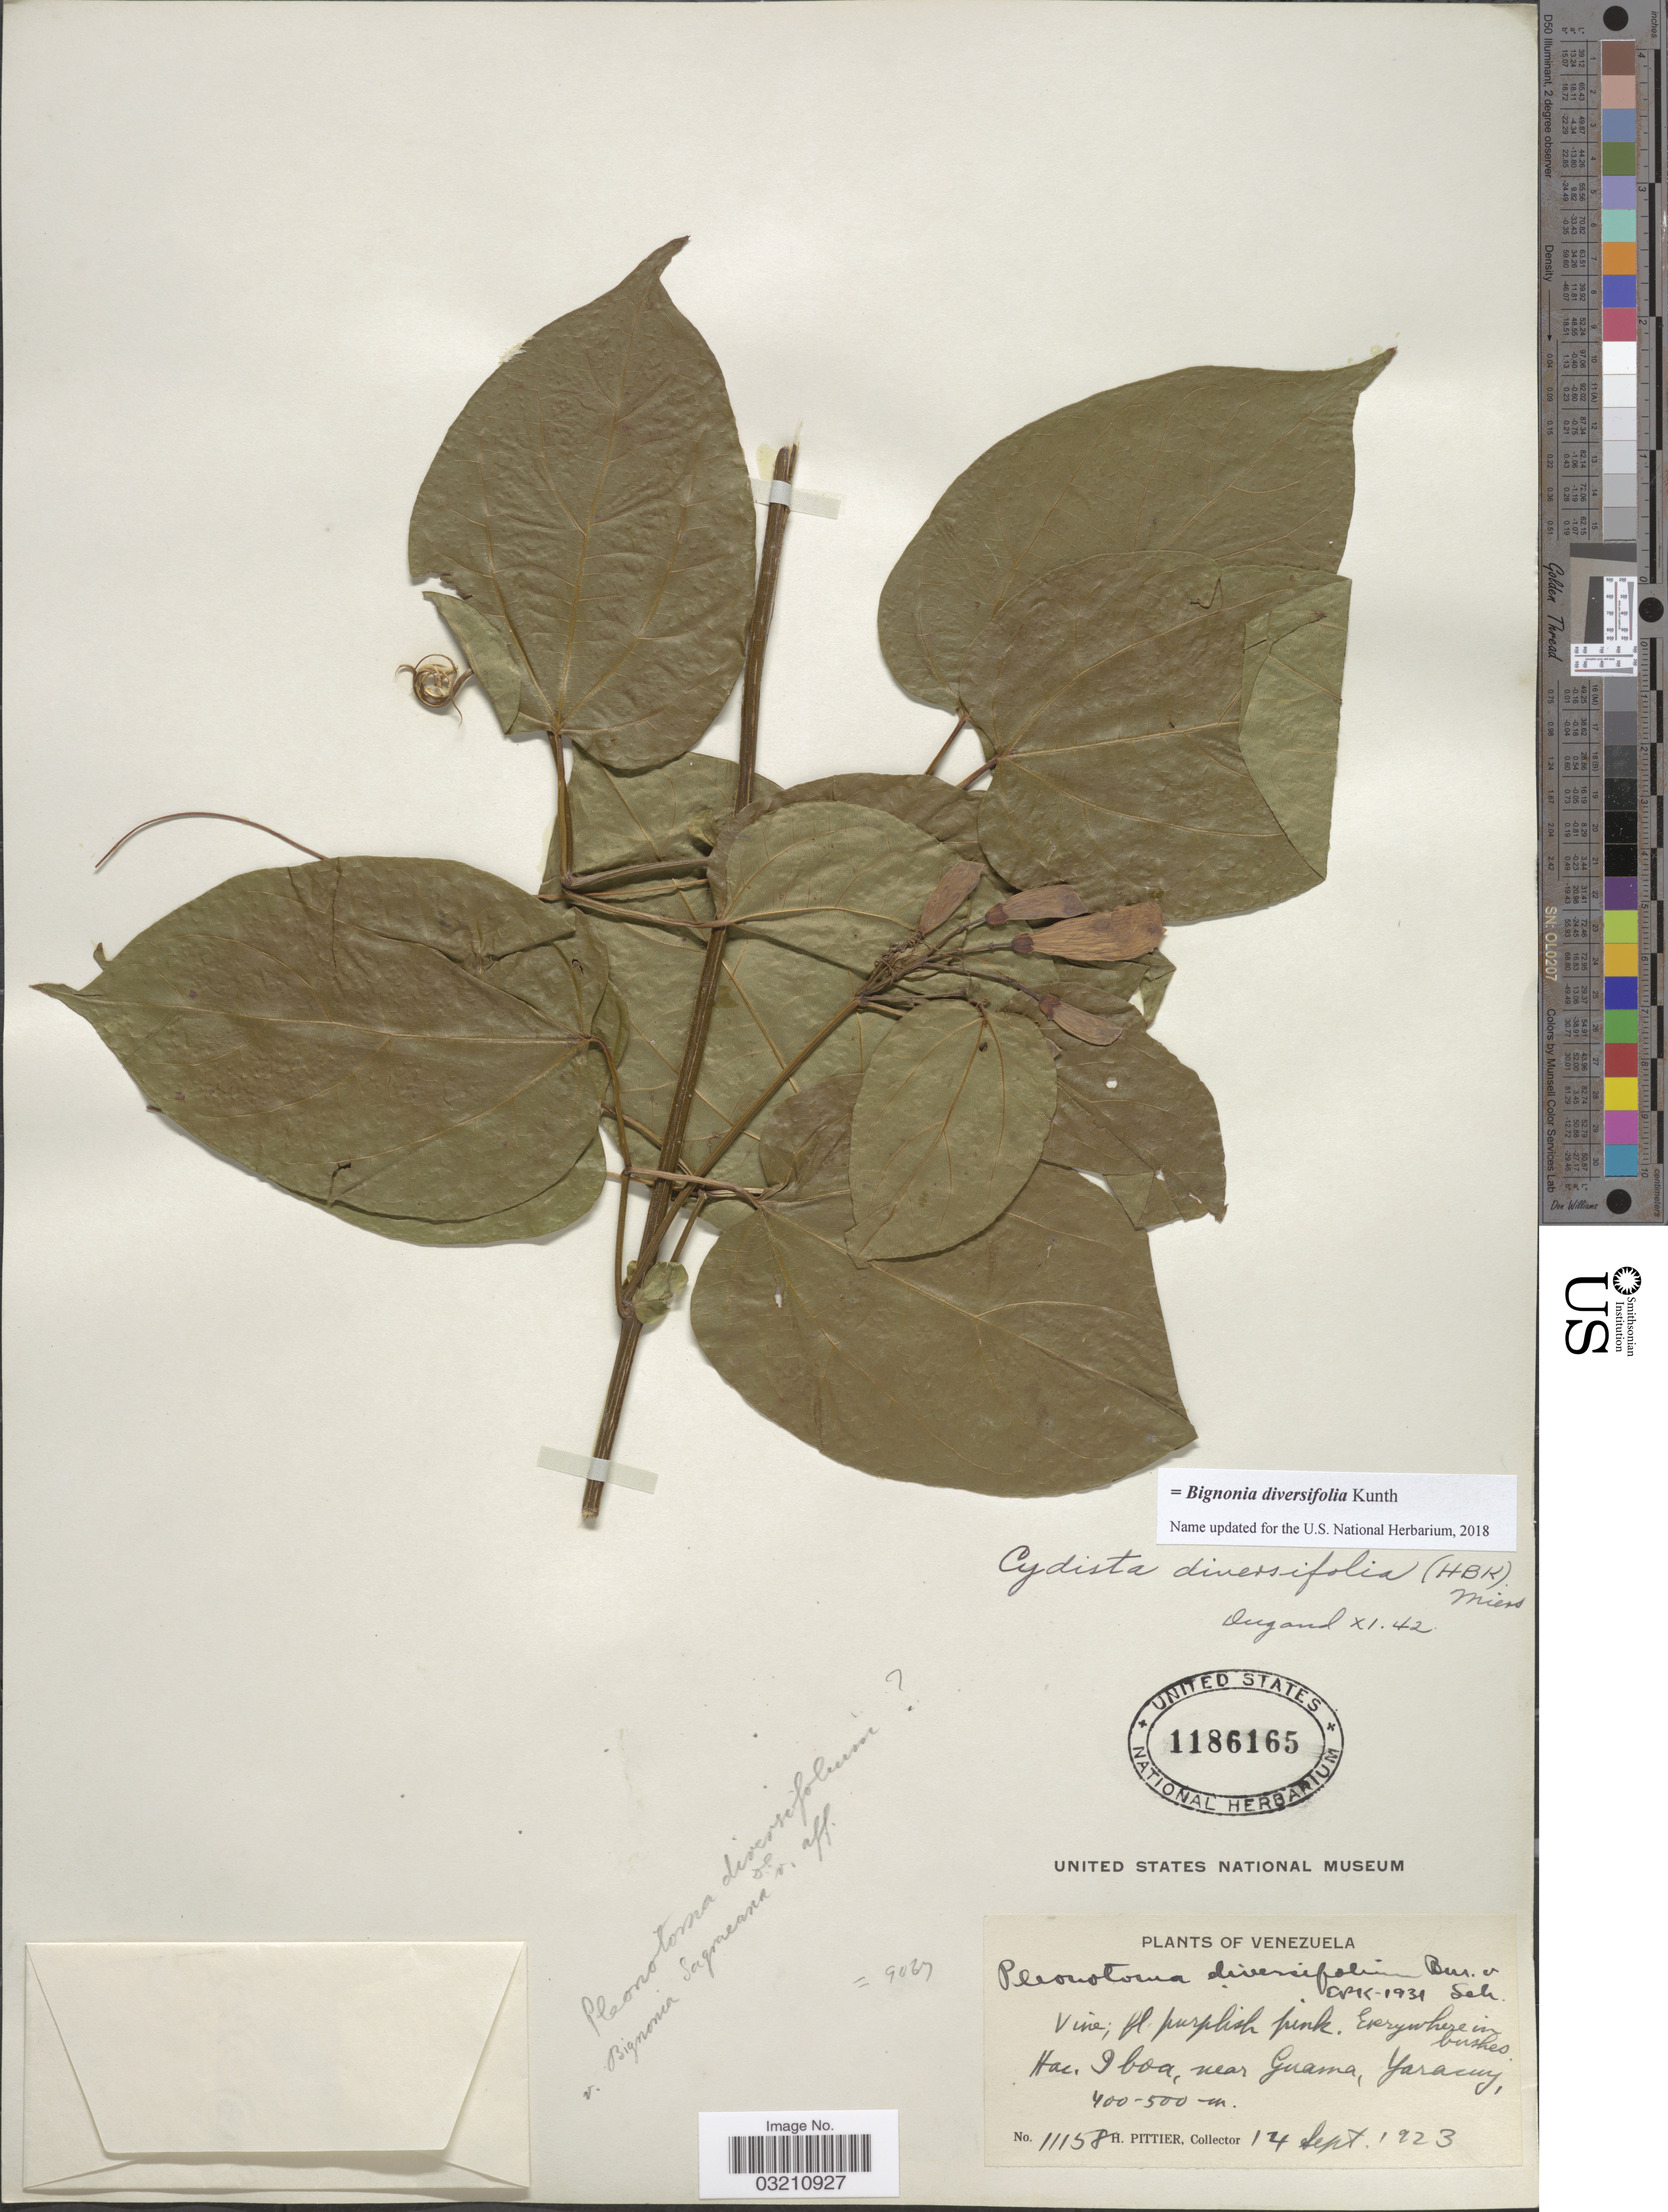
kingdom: Plantae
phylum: Tracheophyta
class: Magnoliopsida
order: Lamiales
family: Bignoniaceae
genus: Bignonia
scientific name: Bignonia diversifolia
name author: Kunth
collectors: H. F. Pittier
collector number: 11158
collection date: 1923-09-14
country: Venezuela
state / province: Yaracuy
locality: Hac. Iboa, near Guama.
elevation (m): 400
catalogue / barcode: US 1186165